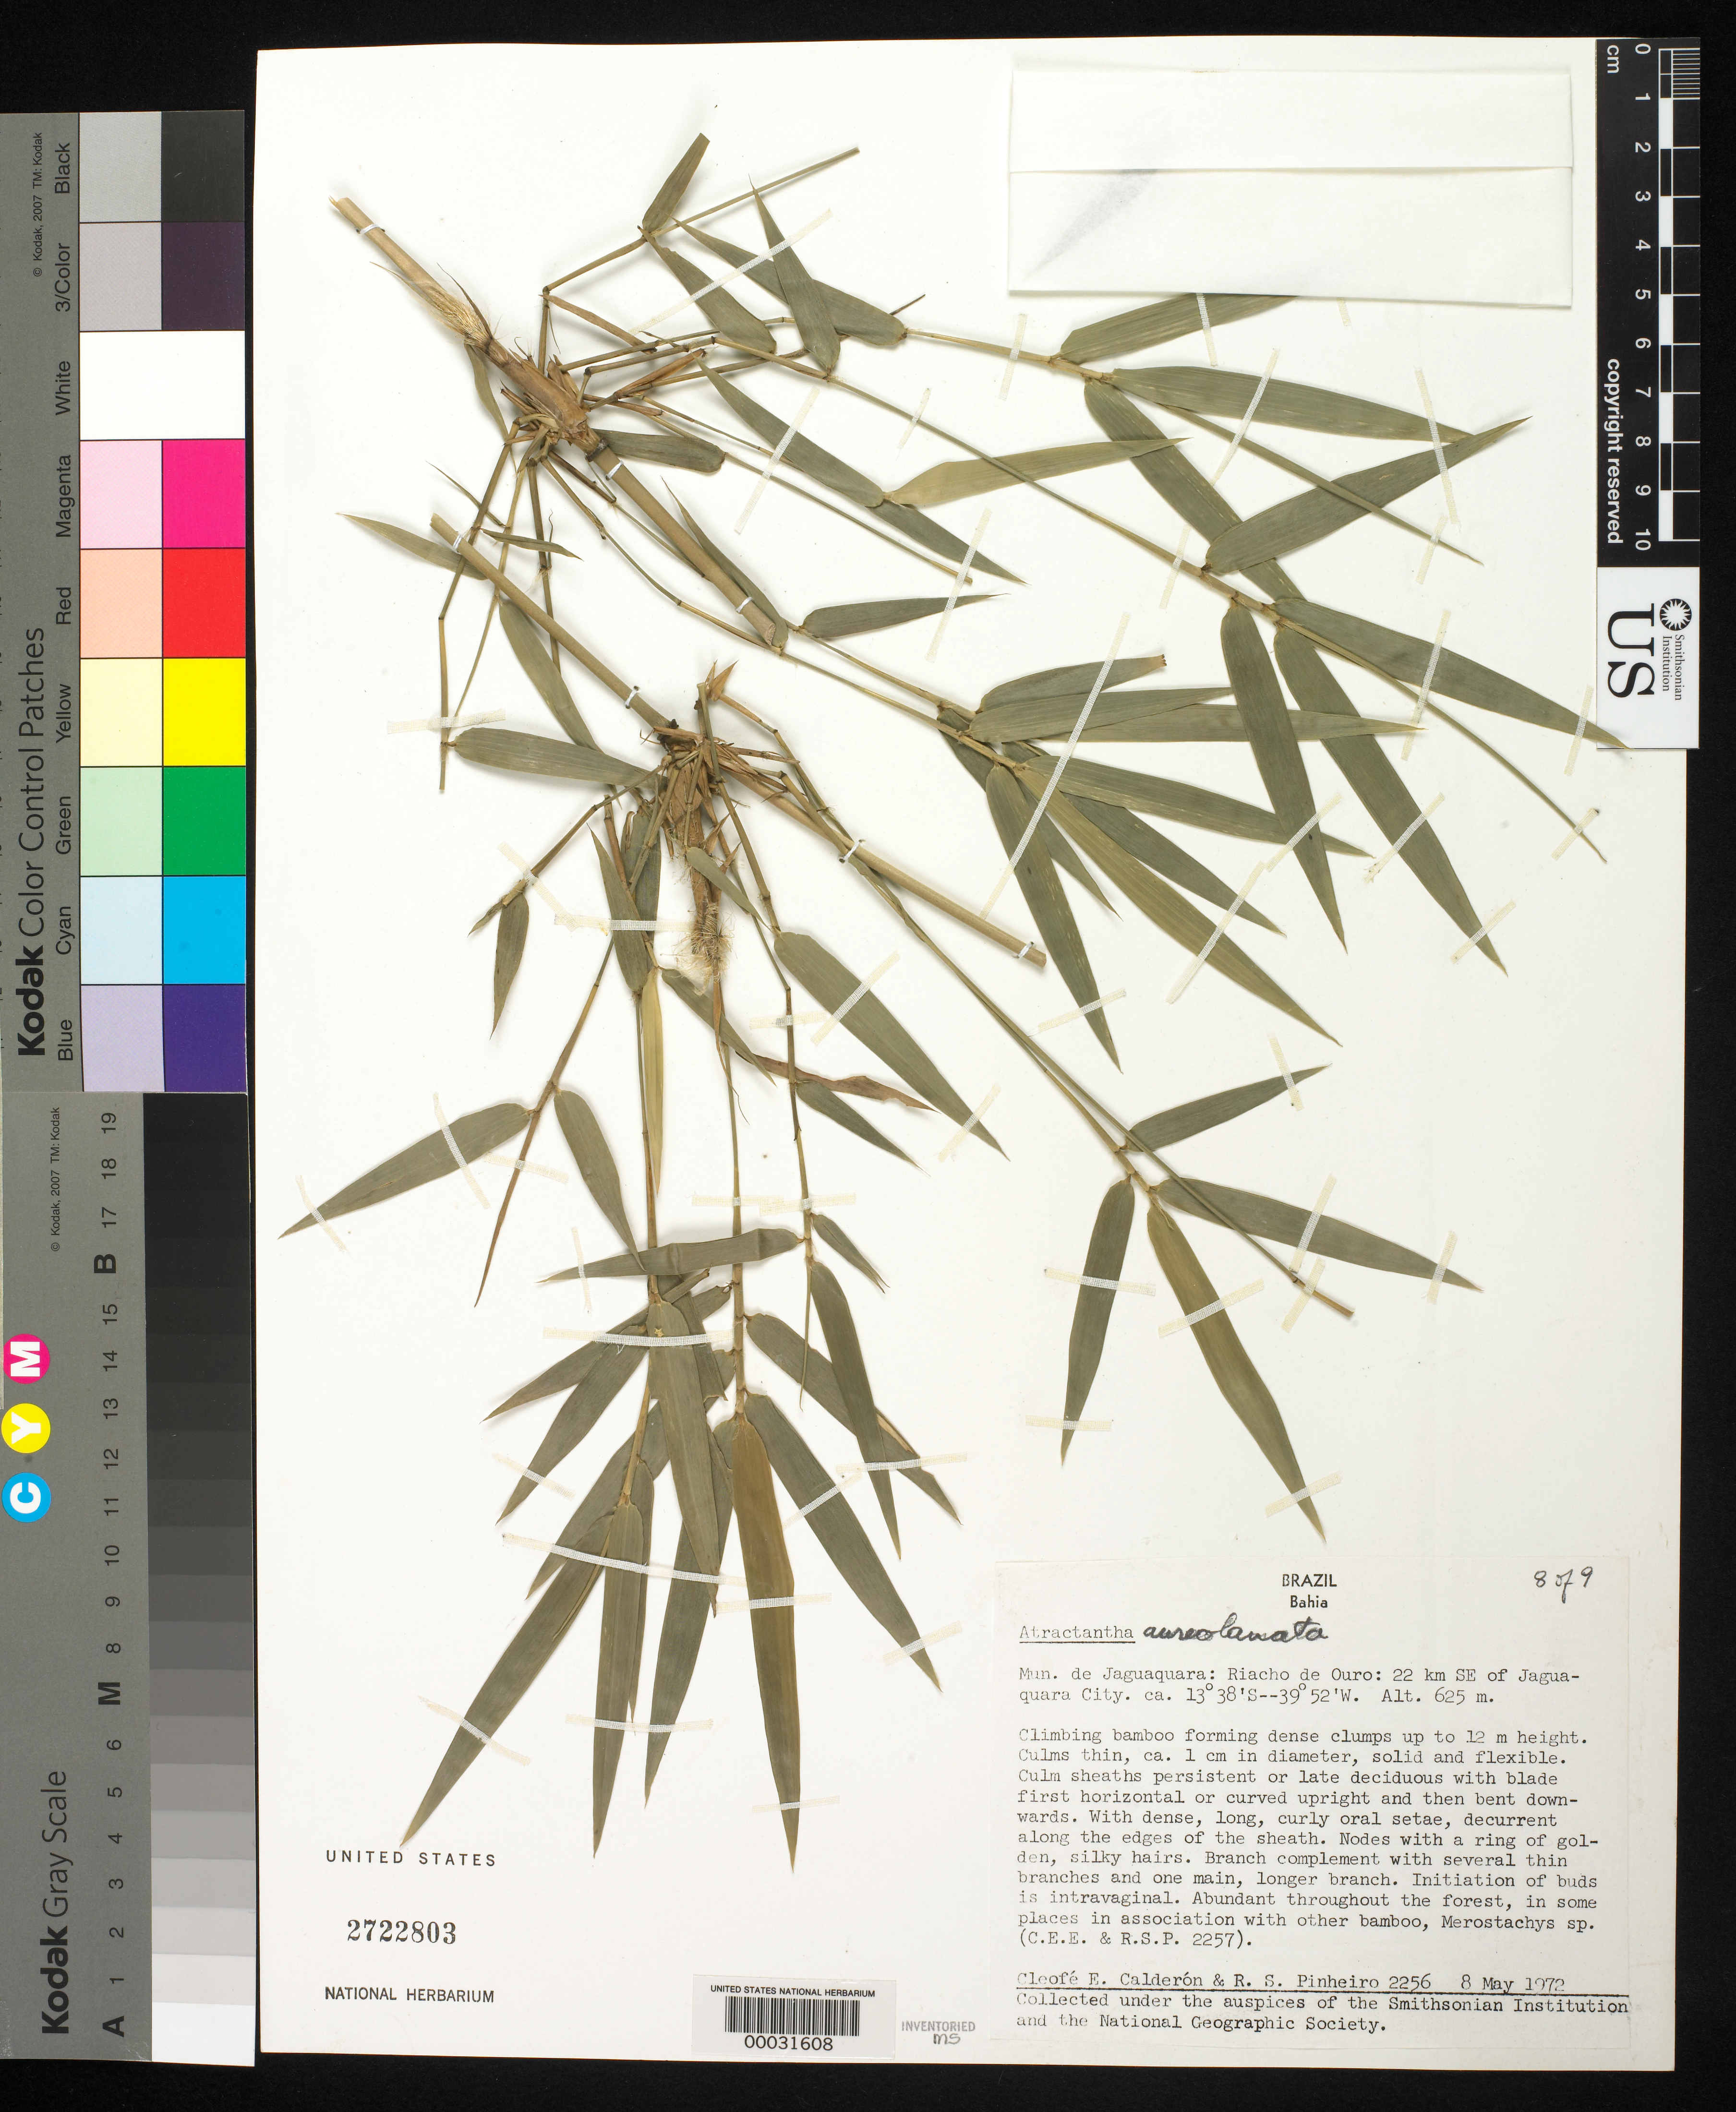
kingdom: Plantae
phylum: Tracheophyta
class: Liliopsida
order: Poales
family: Poaceae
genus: Atractantha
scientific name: Atractantha aureolanata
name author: Judz.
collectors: C. E. Calderón & R. S. Pinheiro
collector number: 2256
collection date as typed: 08 May 1972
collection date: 1972-05-08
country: Brazil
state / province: Bahia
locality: Jaguaquara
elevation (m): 625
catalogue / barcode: US 2722803